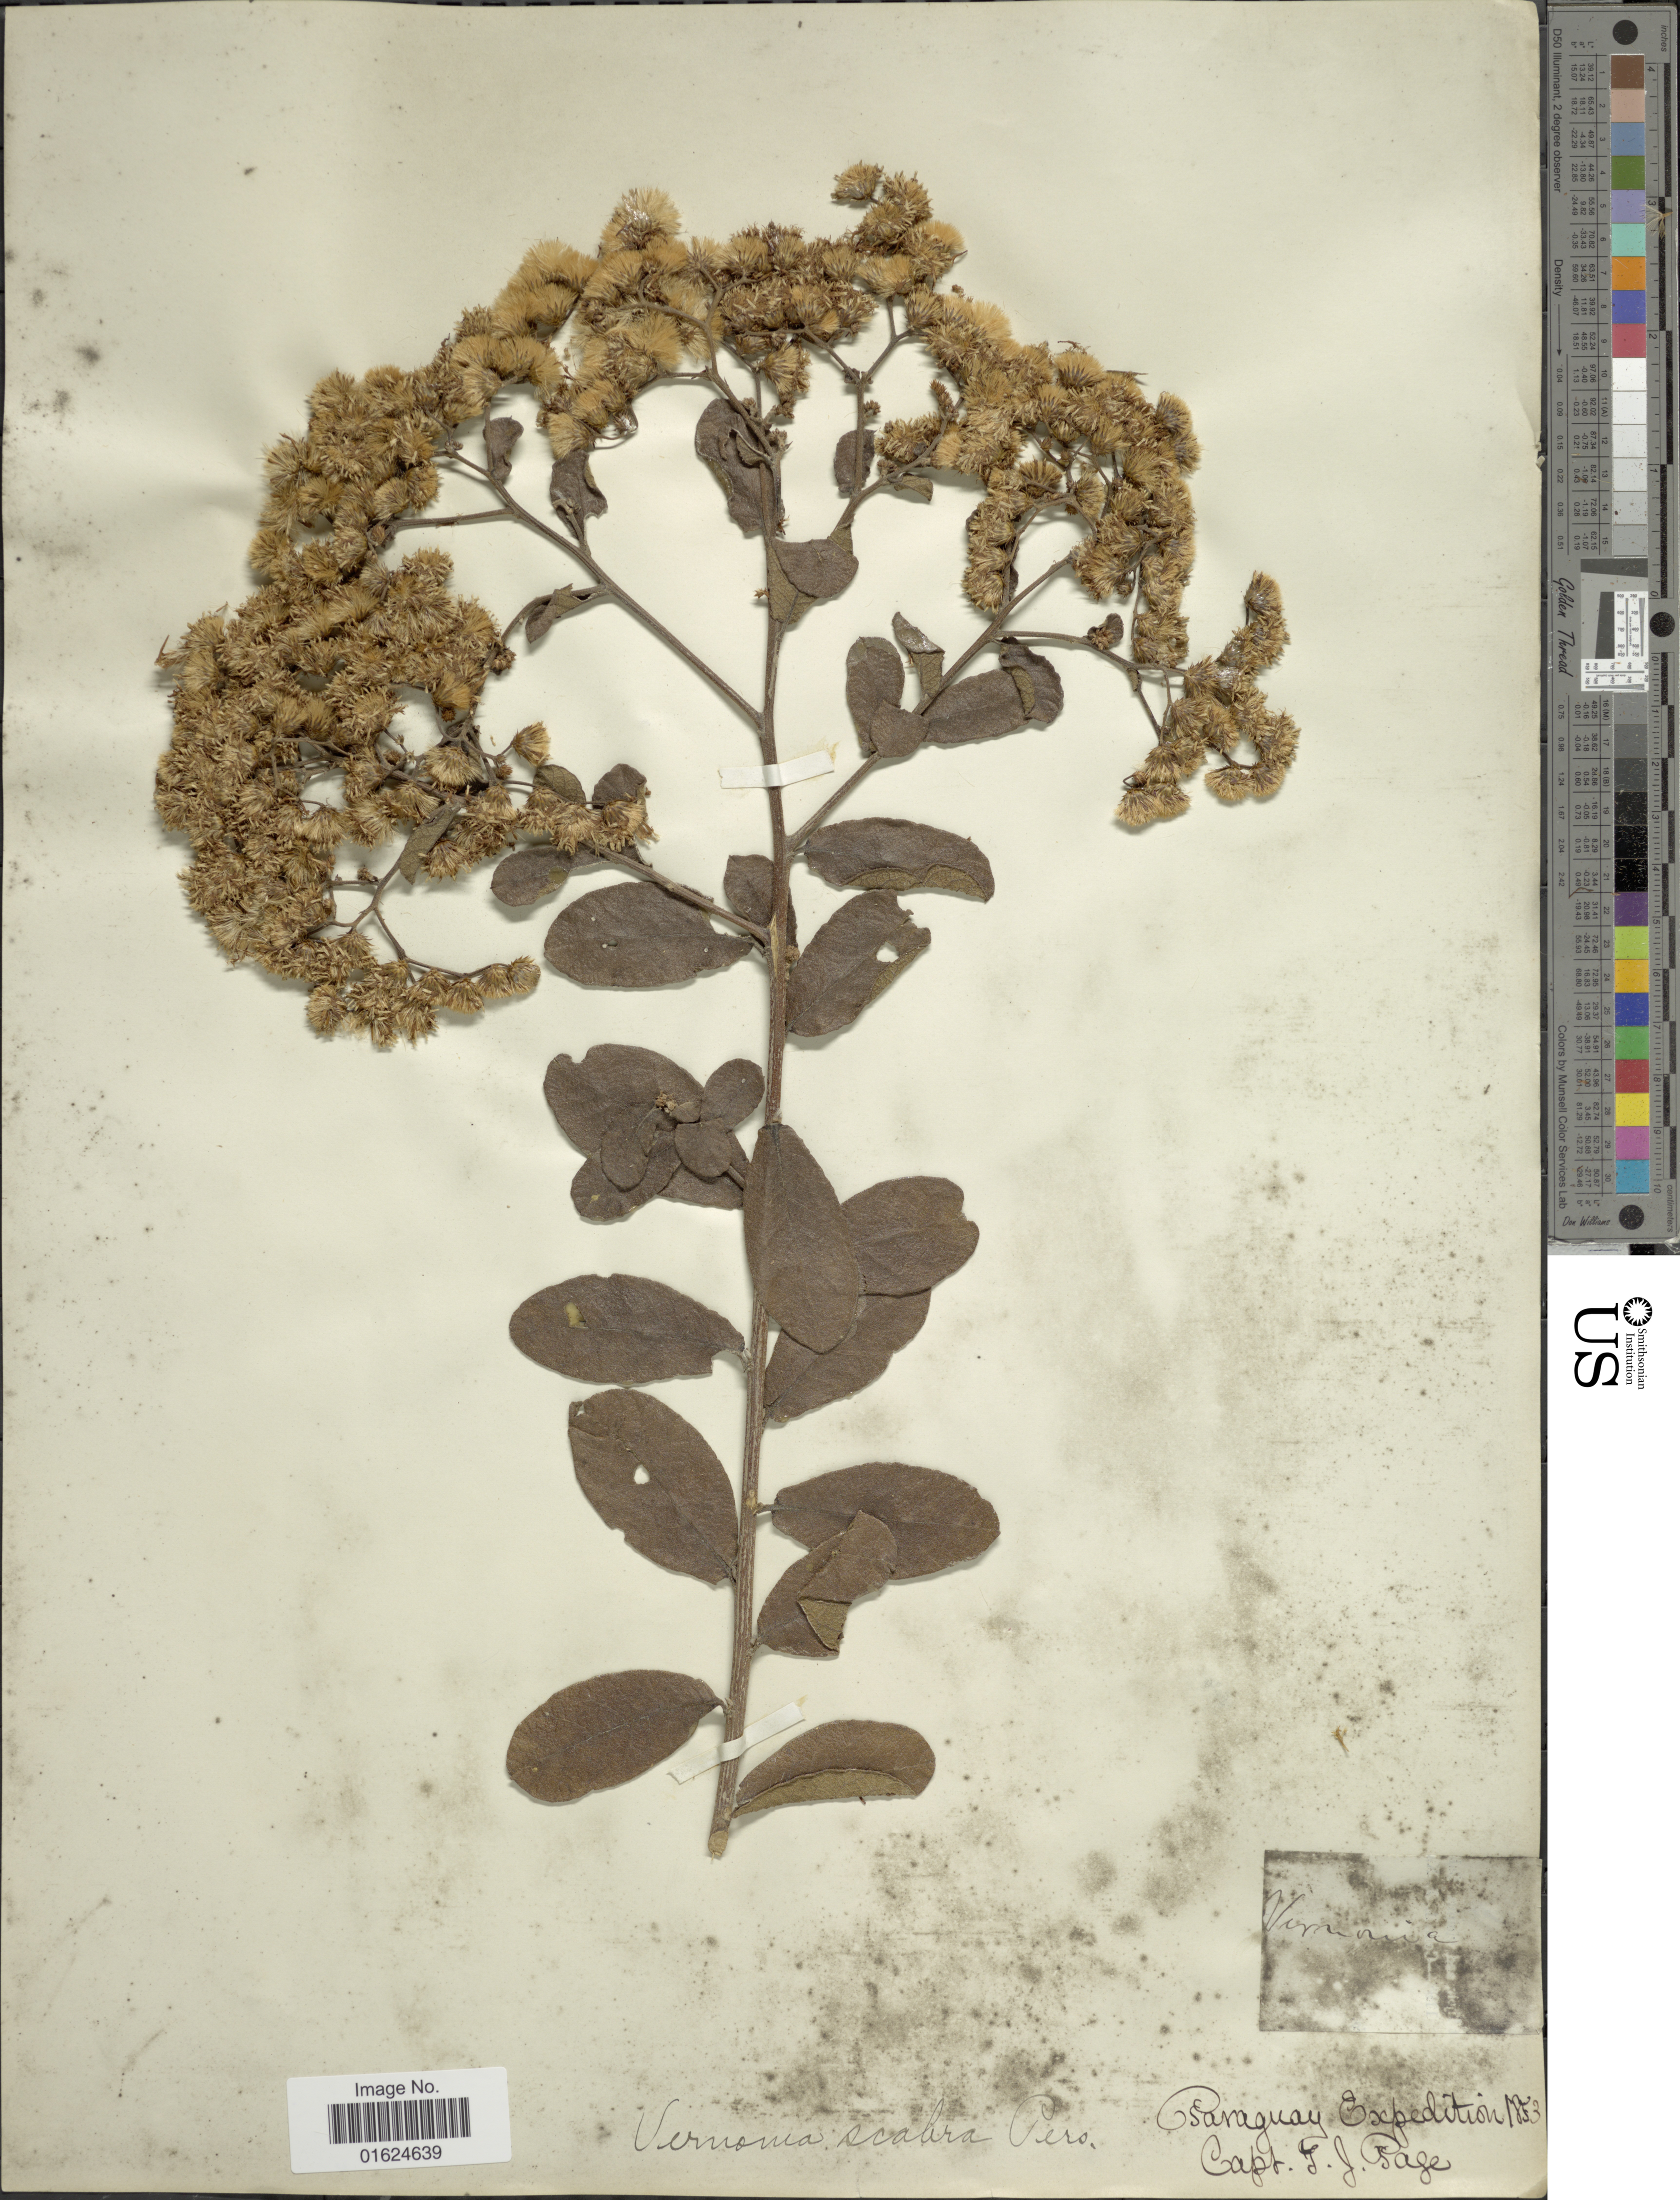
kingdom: Plantae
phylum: Tracheophyta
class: Magnoliopsida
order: Asterales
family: Asteraceae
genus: Vernonia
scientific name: Vernonia brasiliana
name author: (L.) Druce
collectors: T. J. Page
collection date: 1853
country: Paraguay